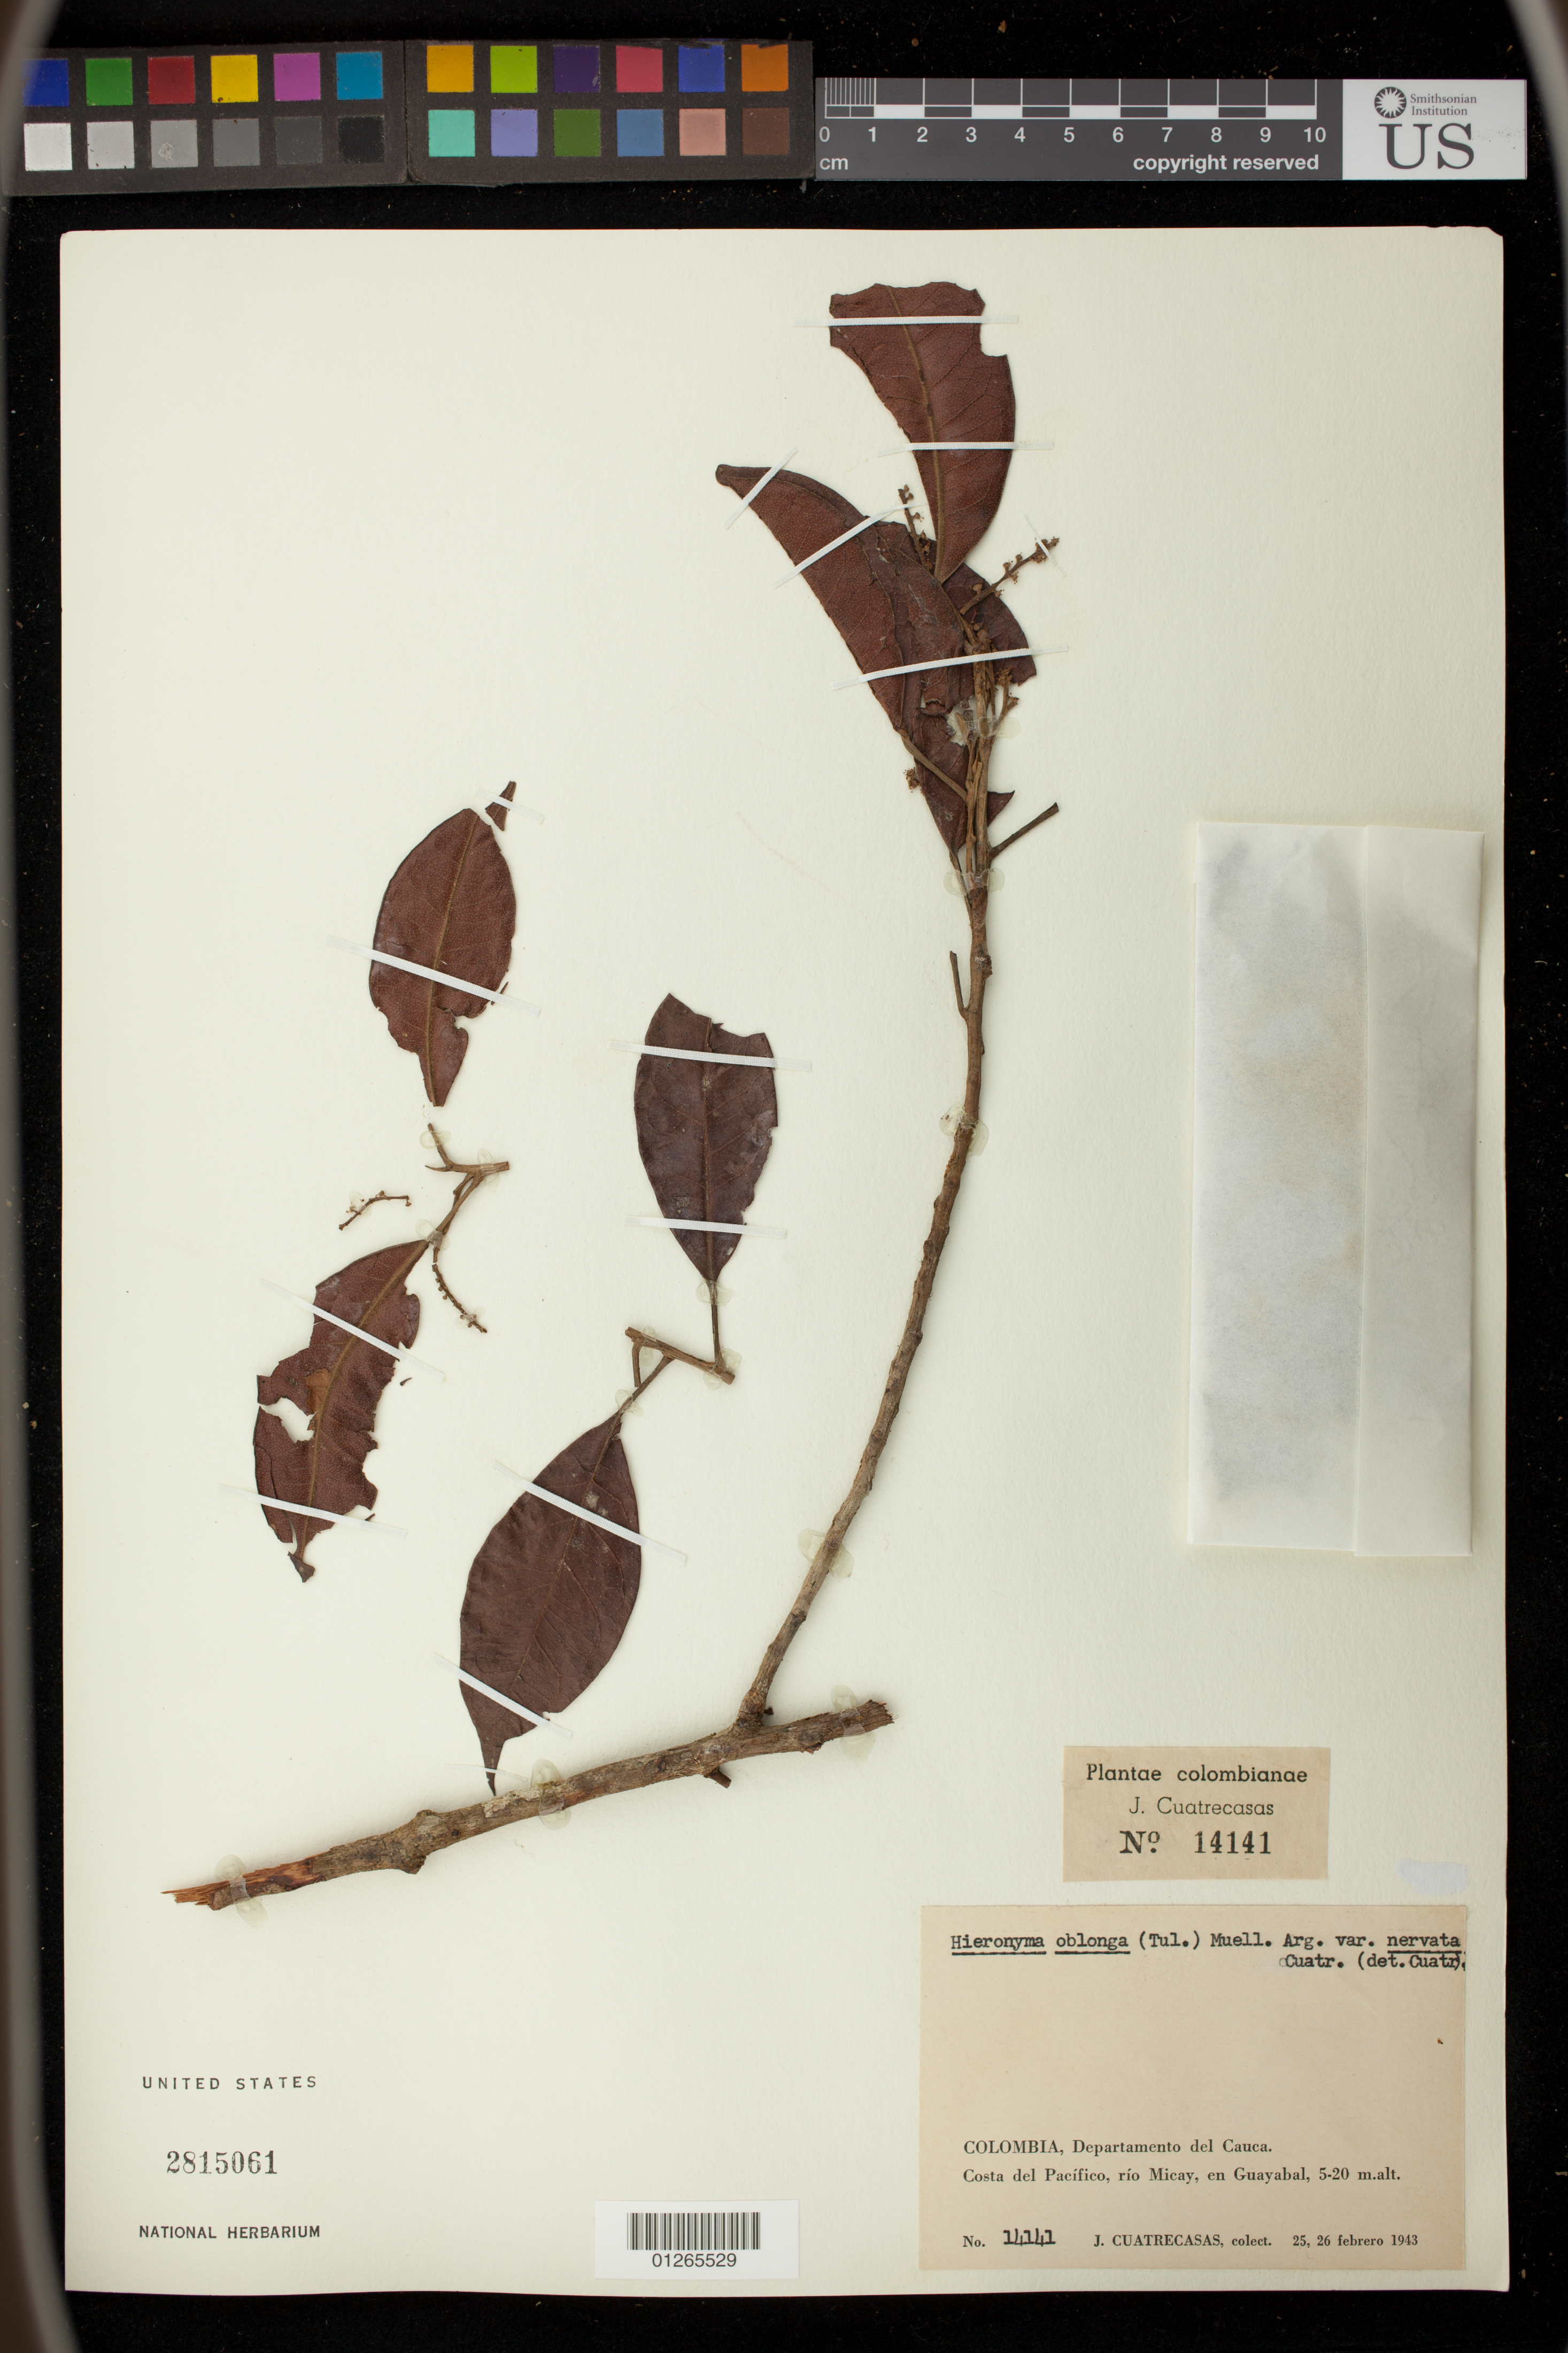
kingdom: Plantae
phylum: Tracheophyta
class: Magnoliopsida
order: Malpighiales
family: Phyllanthaceae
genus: Hieronyma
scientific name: Hieronyma oblonga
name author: (Tul.) Müll. Arg.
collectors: J. Cuatrecasas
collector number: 14141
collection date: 1943-02-25/1943-02-26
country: Colombia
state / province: Cauca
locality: Sierra de la Macarena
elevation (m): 5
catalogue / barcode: US 2815061